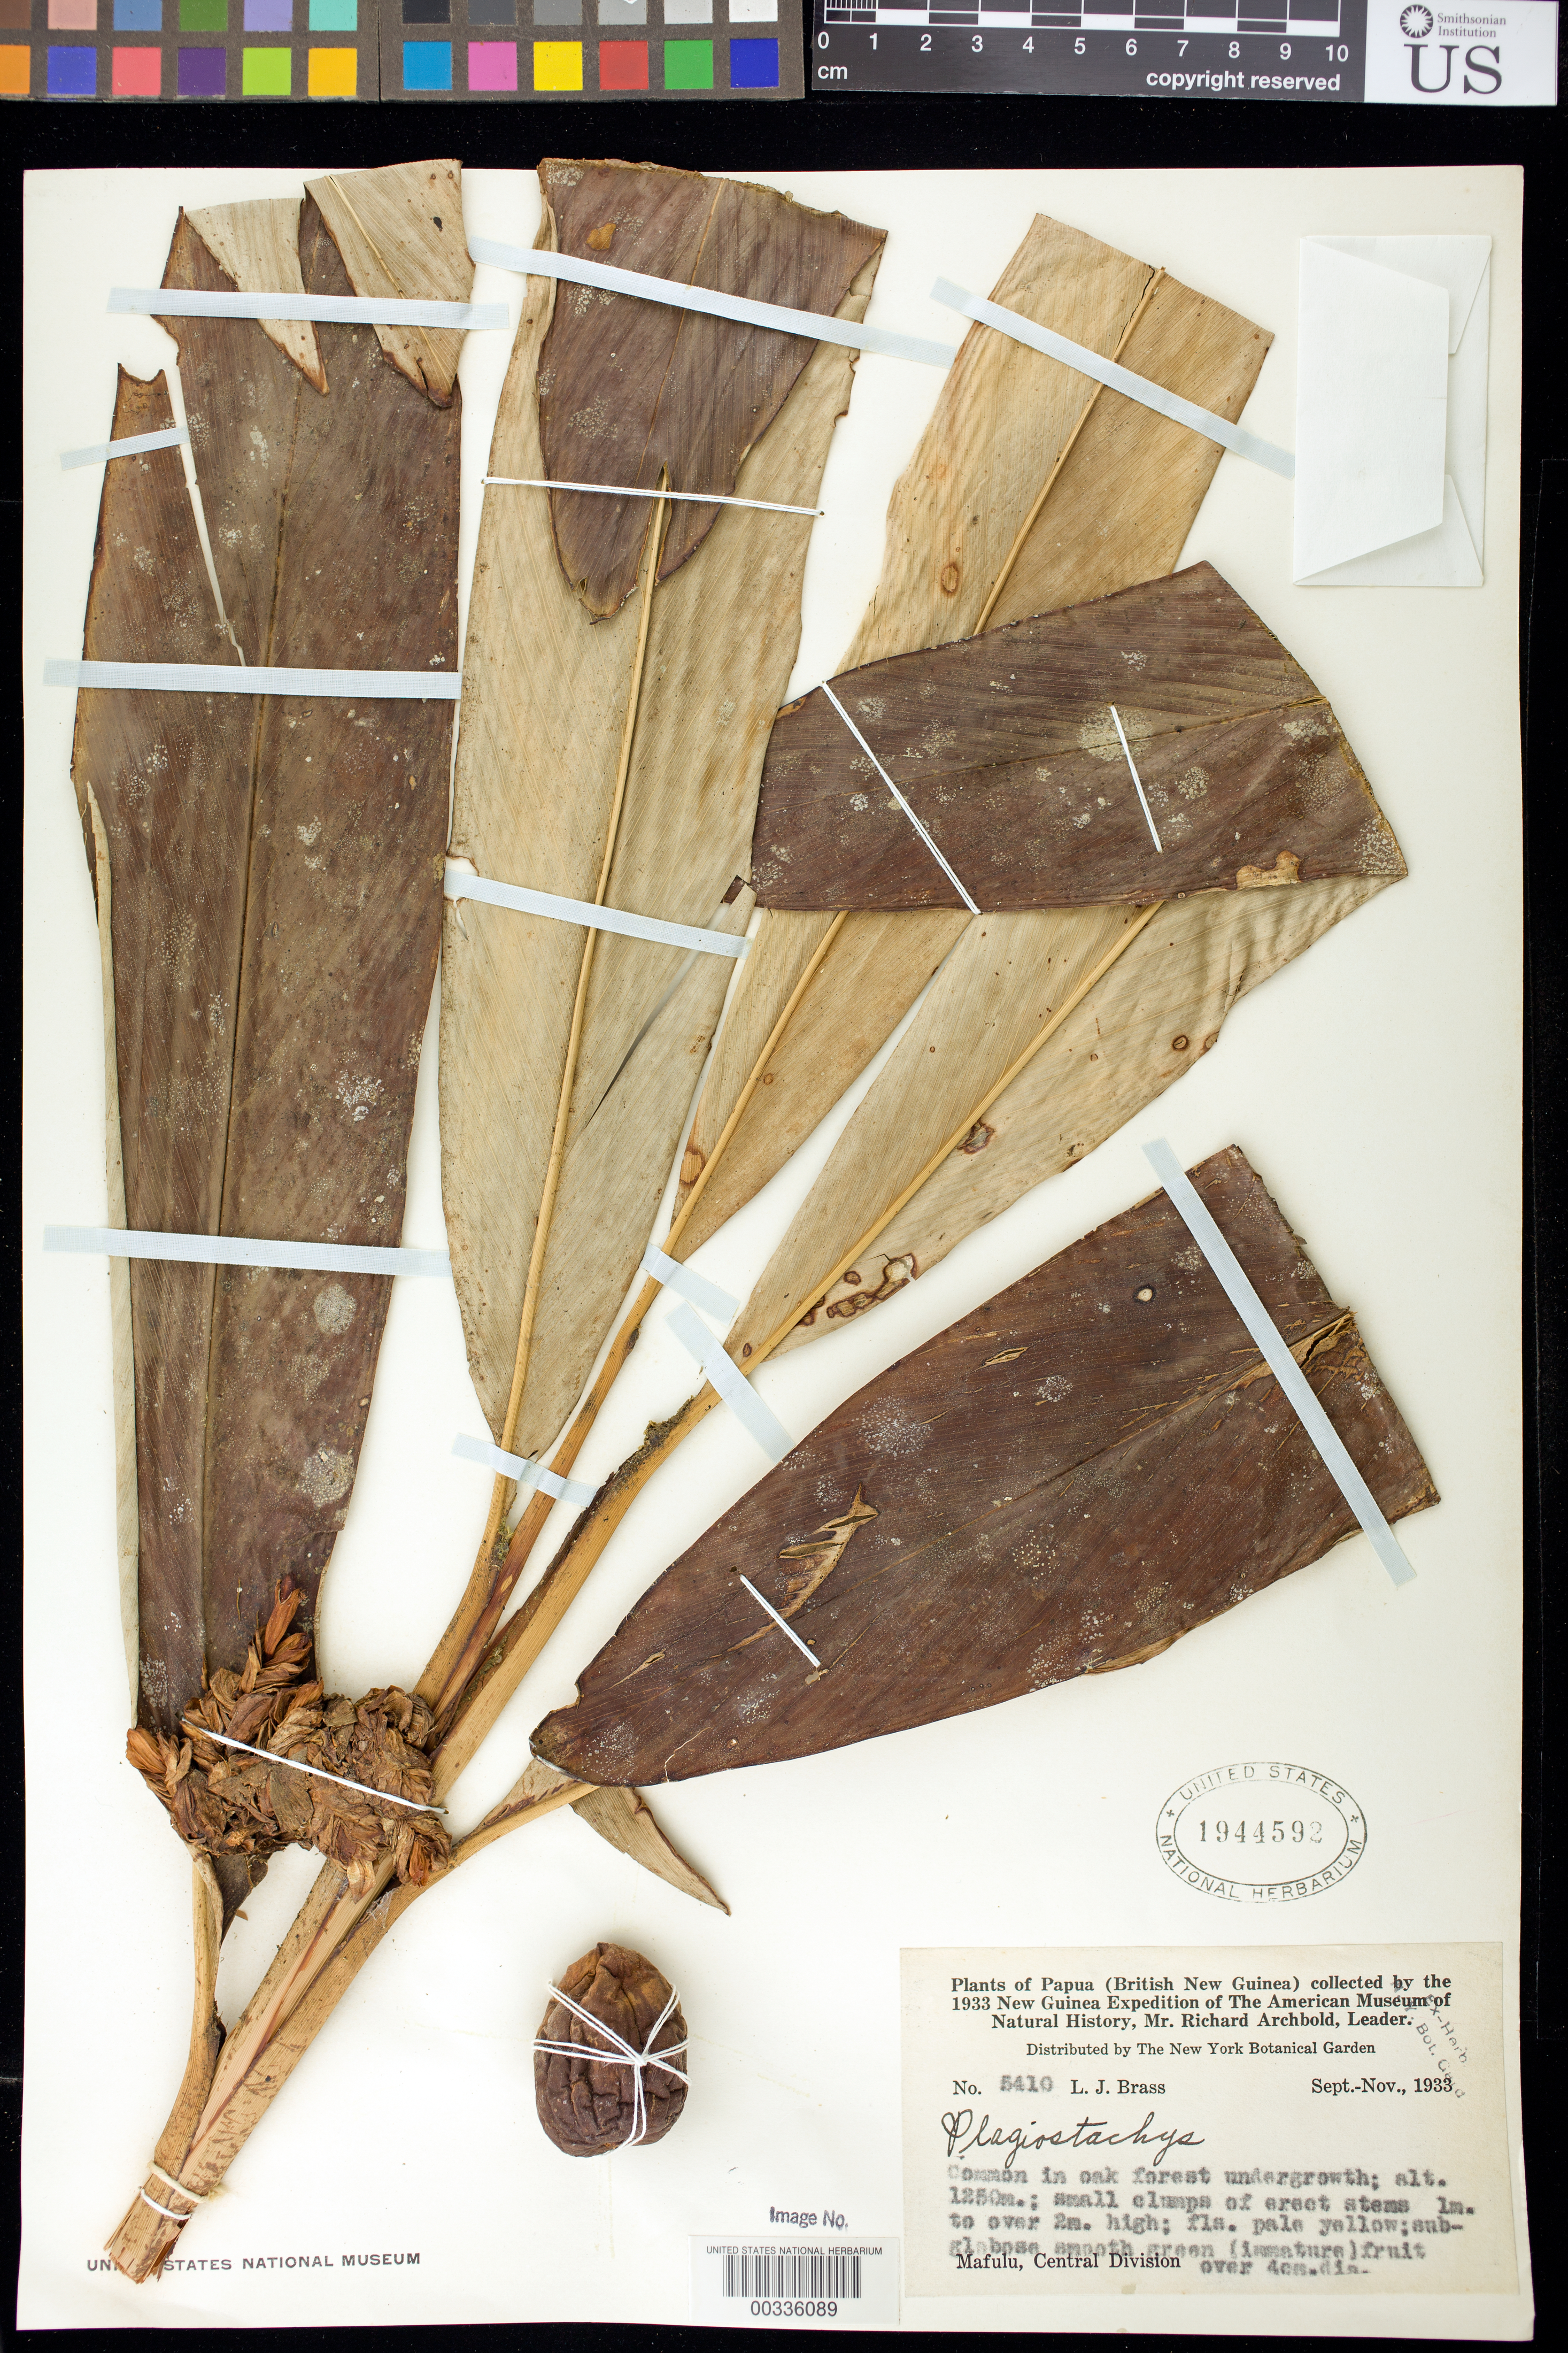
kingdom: Plantae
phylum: Tracheophyta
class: Liliopsida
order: Zingiberales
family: Zingiberaceae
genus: Plagiostachys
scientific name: Plagiostachys sp.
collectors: L. J. Brass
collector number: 5410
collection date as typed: Sep 1933 to -- Nov 1933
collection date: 1933-09/1933-11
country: Papua New Guinea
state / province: Central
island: New Guinea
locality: Mafulu, central division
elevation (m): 1250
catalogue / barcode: US 1944592